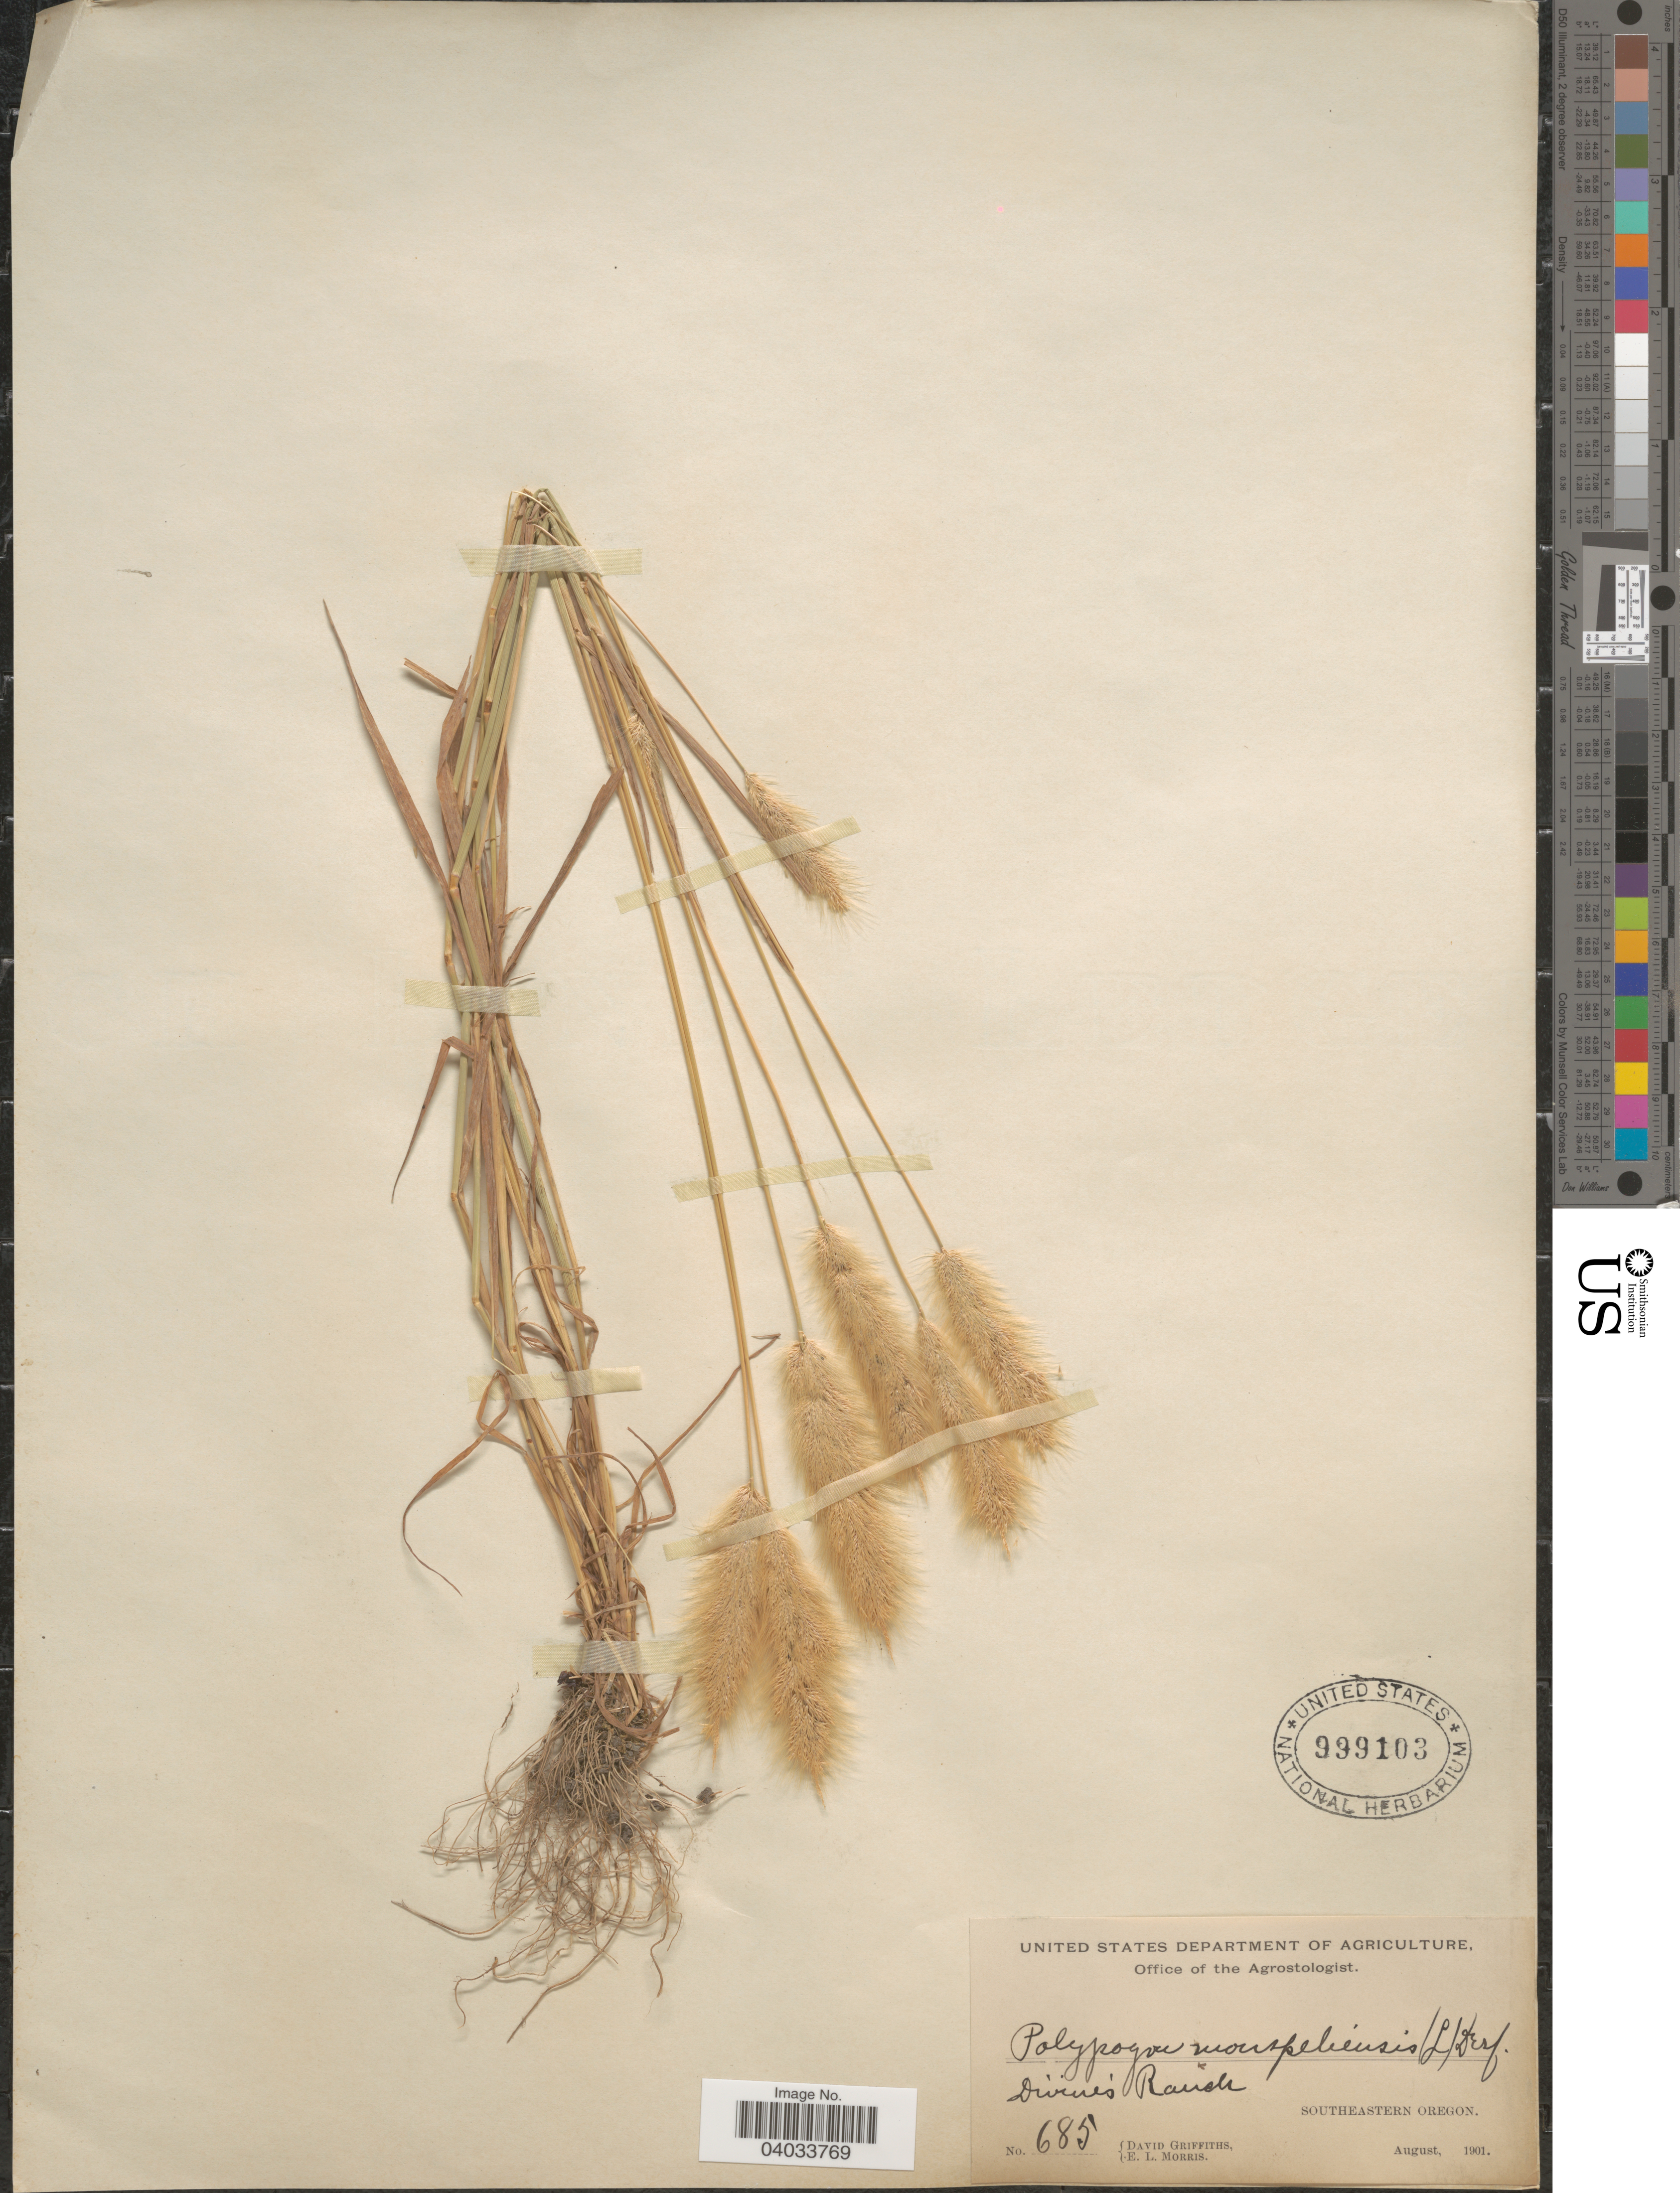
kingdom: Plantae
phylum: Tracheophyta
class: Liliopsida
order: Poales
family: Poaceae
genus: Polypogon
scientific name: Polypogon monspeliensis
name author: (L.) Desf.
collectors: D. Griffiths & E. Morris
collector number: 685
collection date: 1901-08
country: United States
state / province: Oregon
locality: Divine's Ranch. Southeastern Oregon.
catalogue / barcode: US 999103